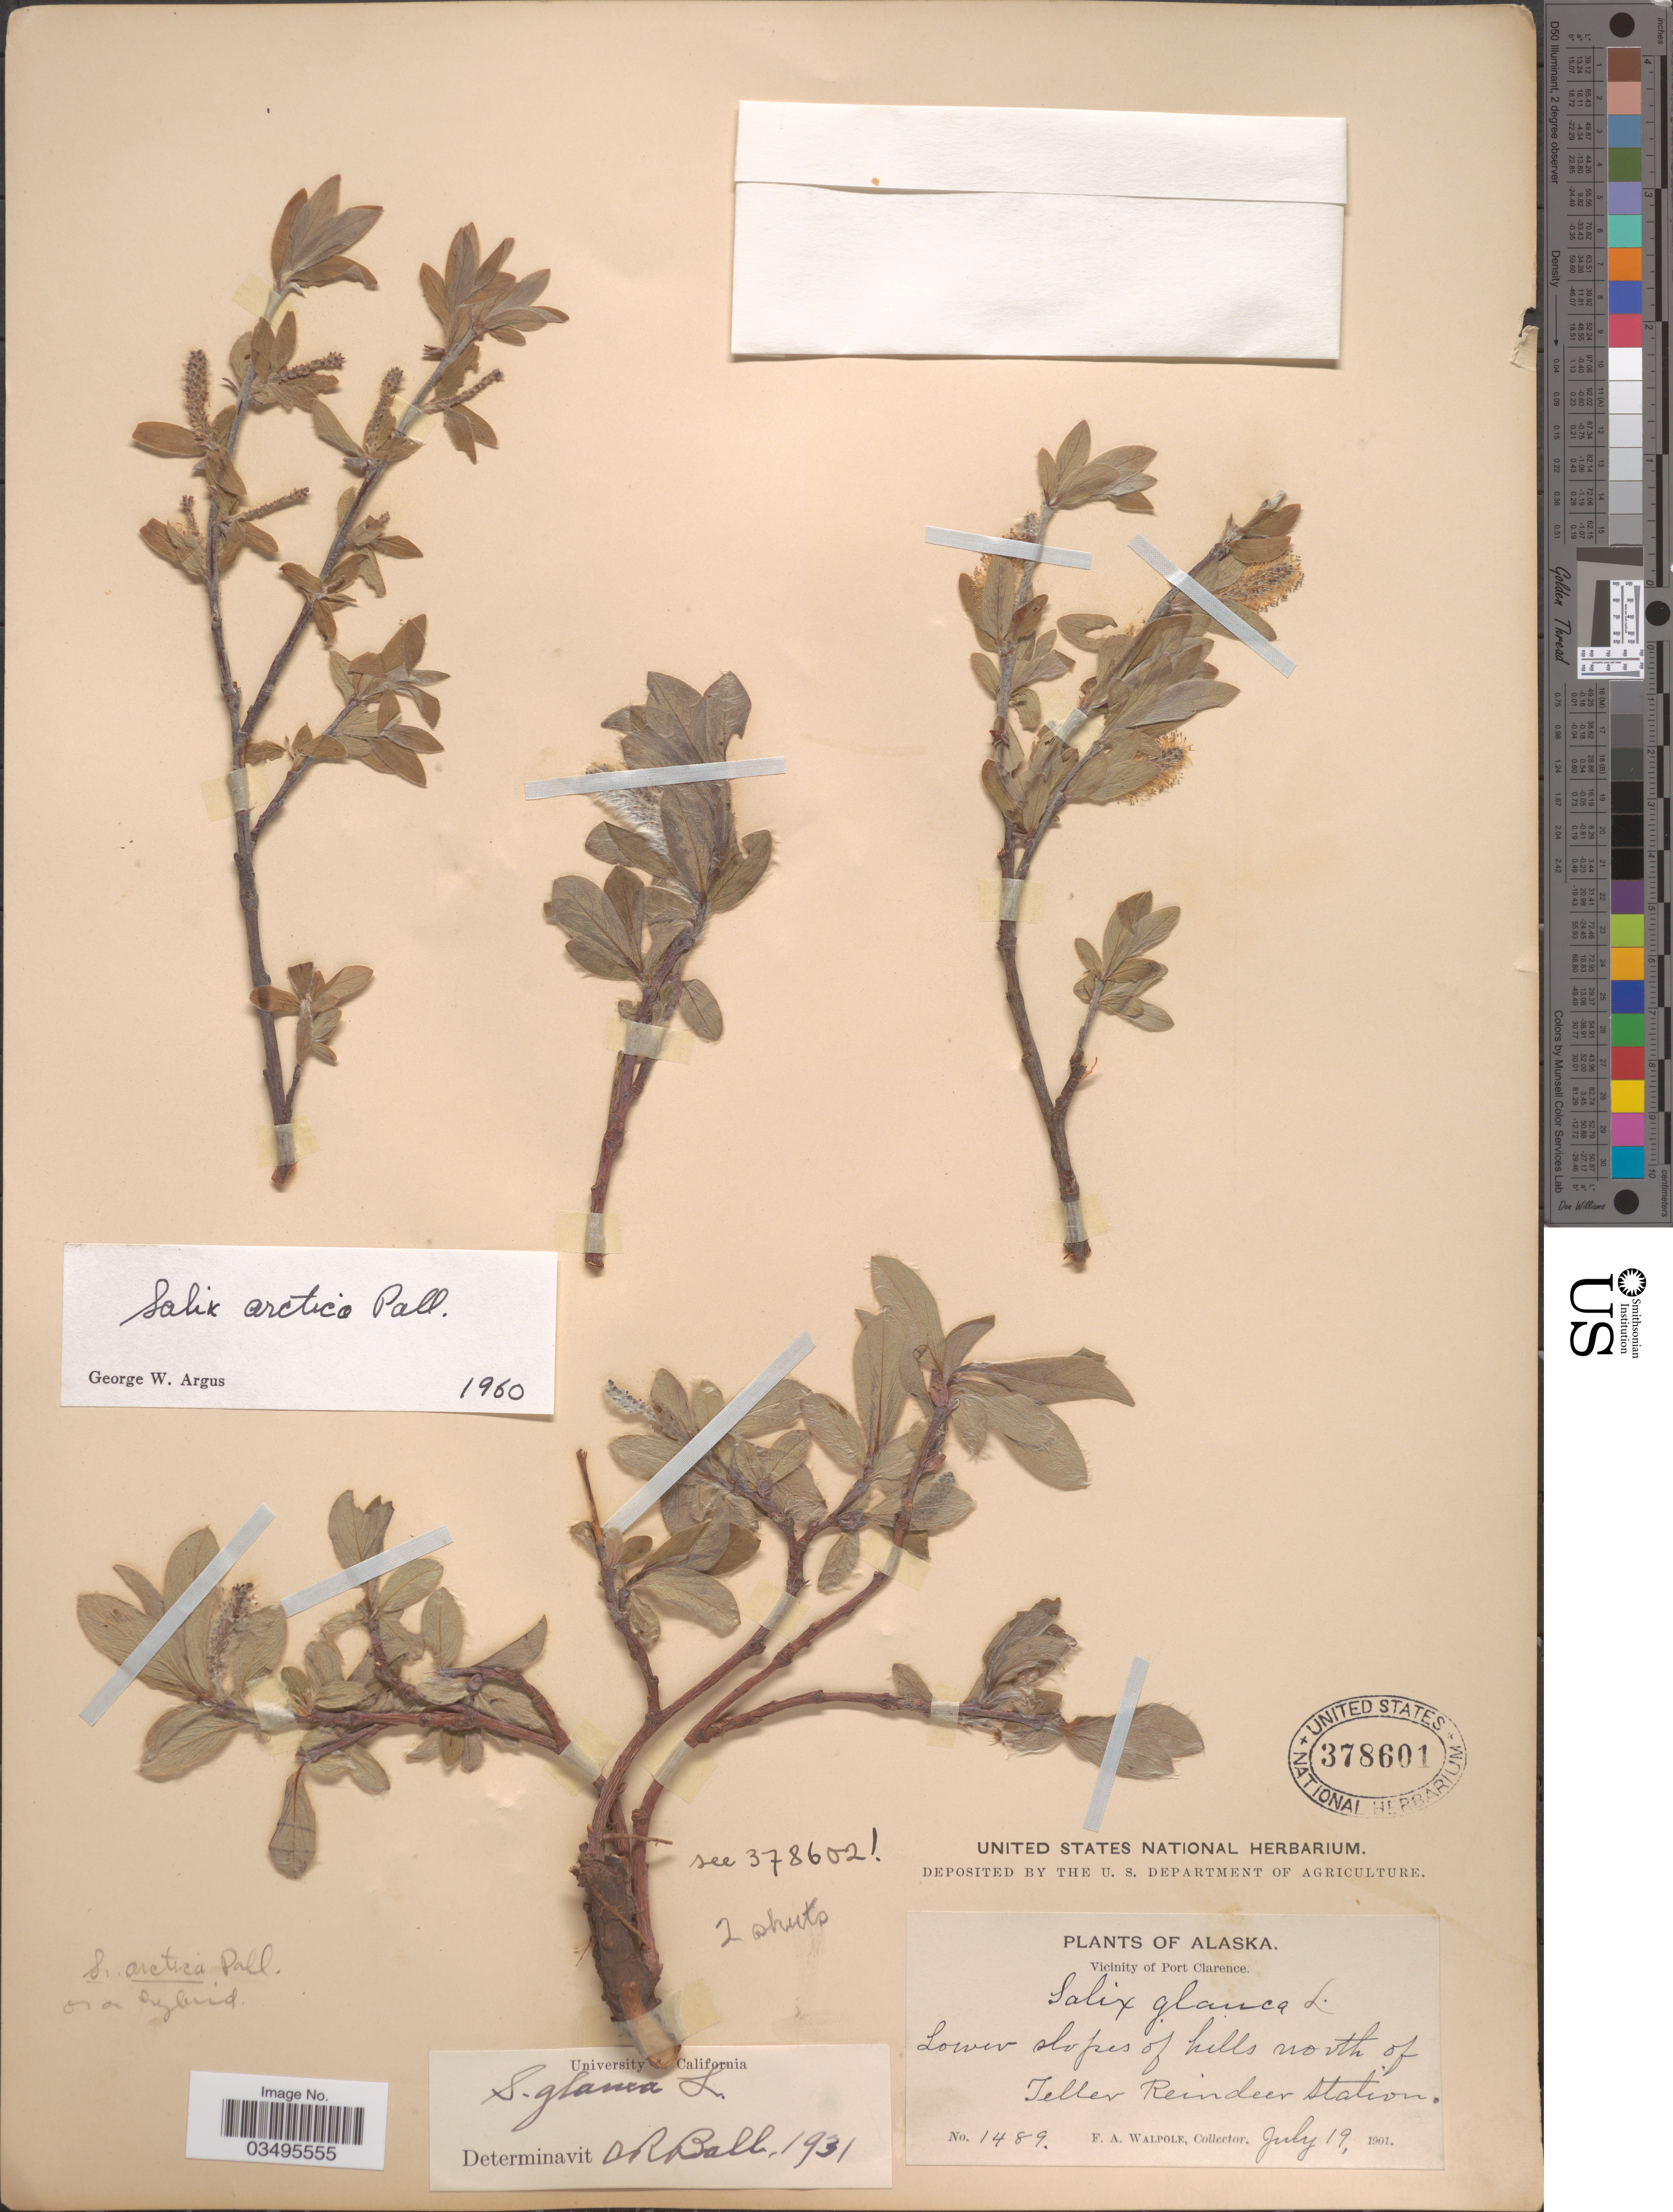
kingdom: Plantae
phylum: Tracheophyta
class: Magnoliopsida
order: Malpighiales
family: Salicaceae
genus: Salix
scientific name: Salix arctica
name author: Pall.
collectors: F. Walpole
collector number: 1489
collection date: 1901-07-19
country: United States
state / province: Alaska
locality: Vicinity of Port Clarence. Lower slopes of hills north of Teller Reindeer Station.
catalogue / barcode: US 378601